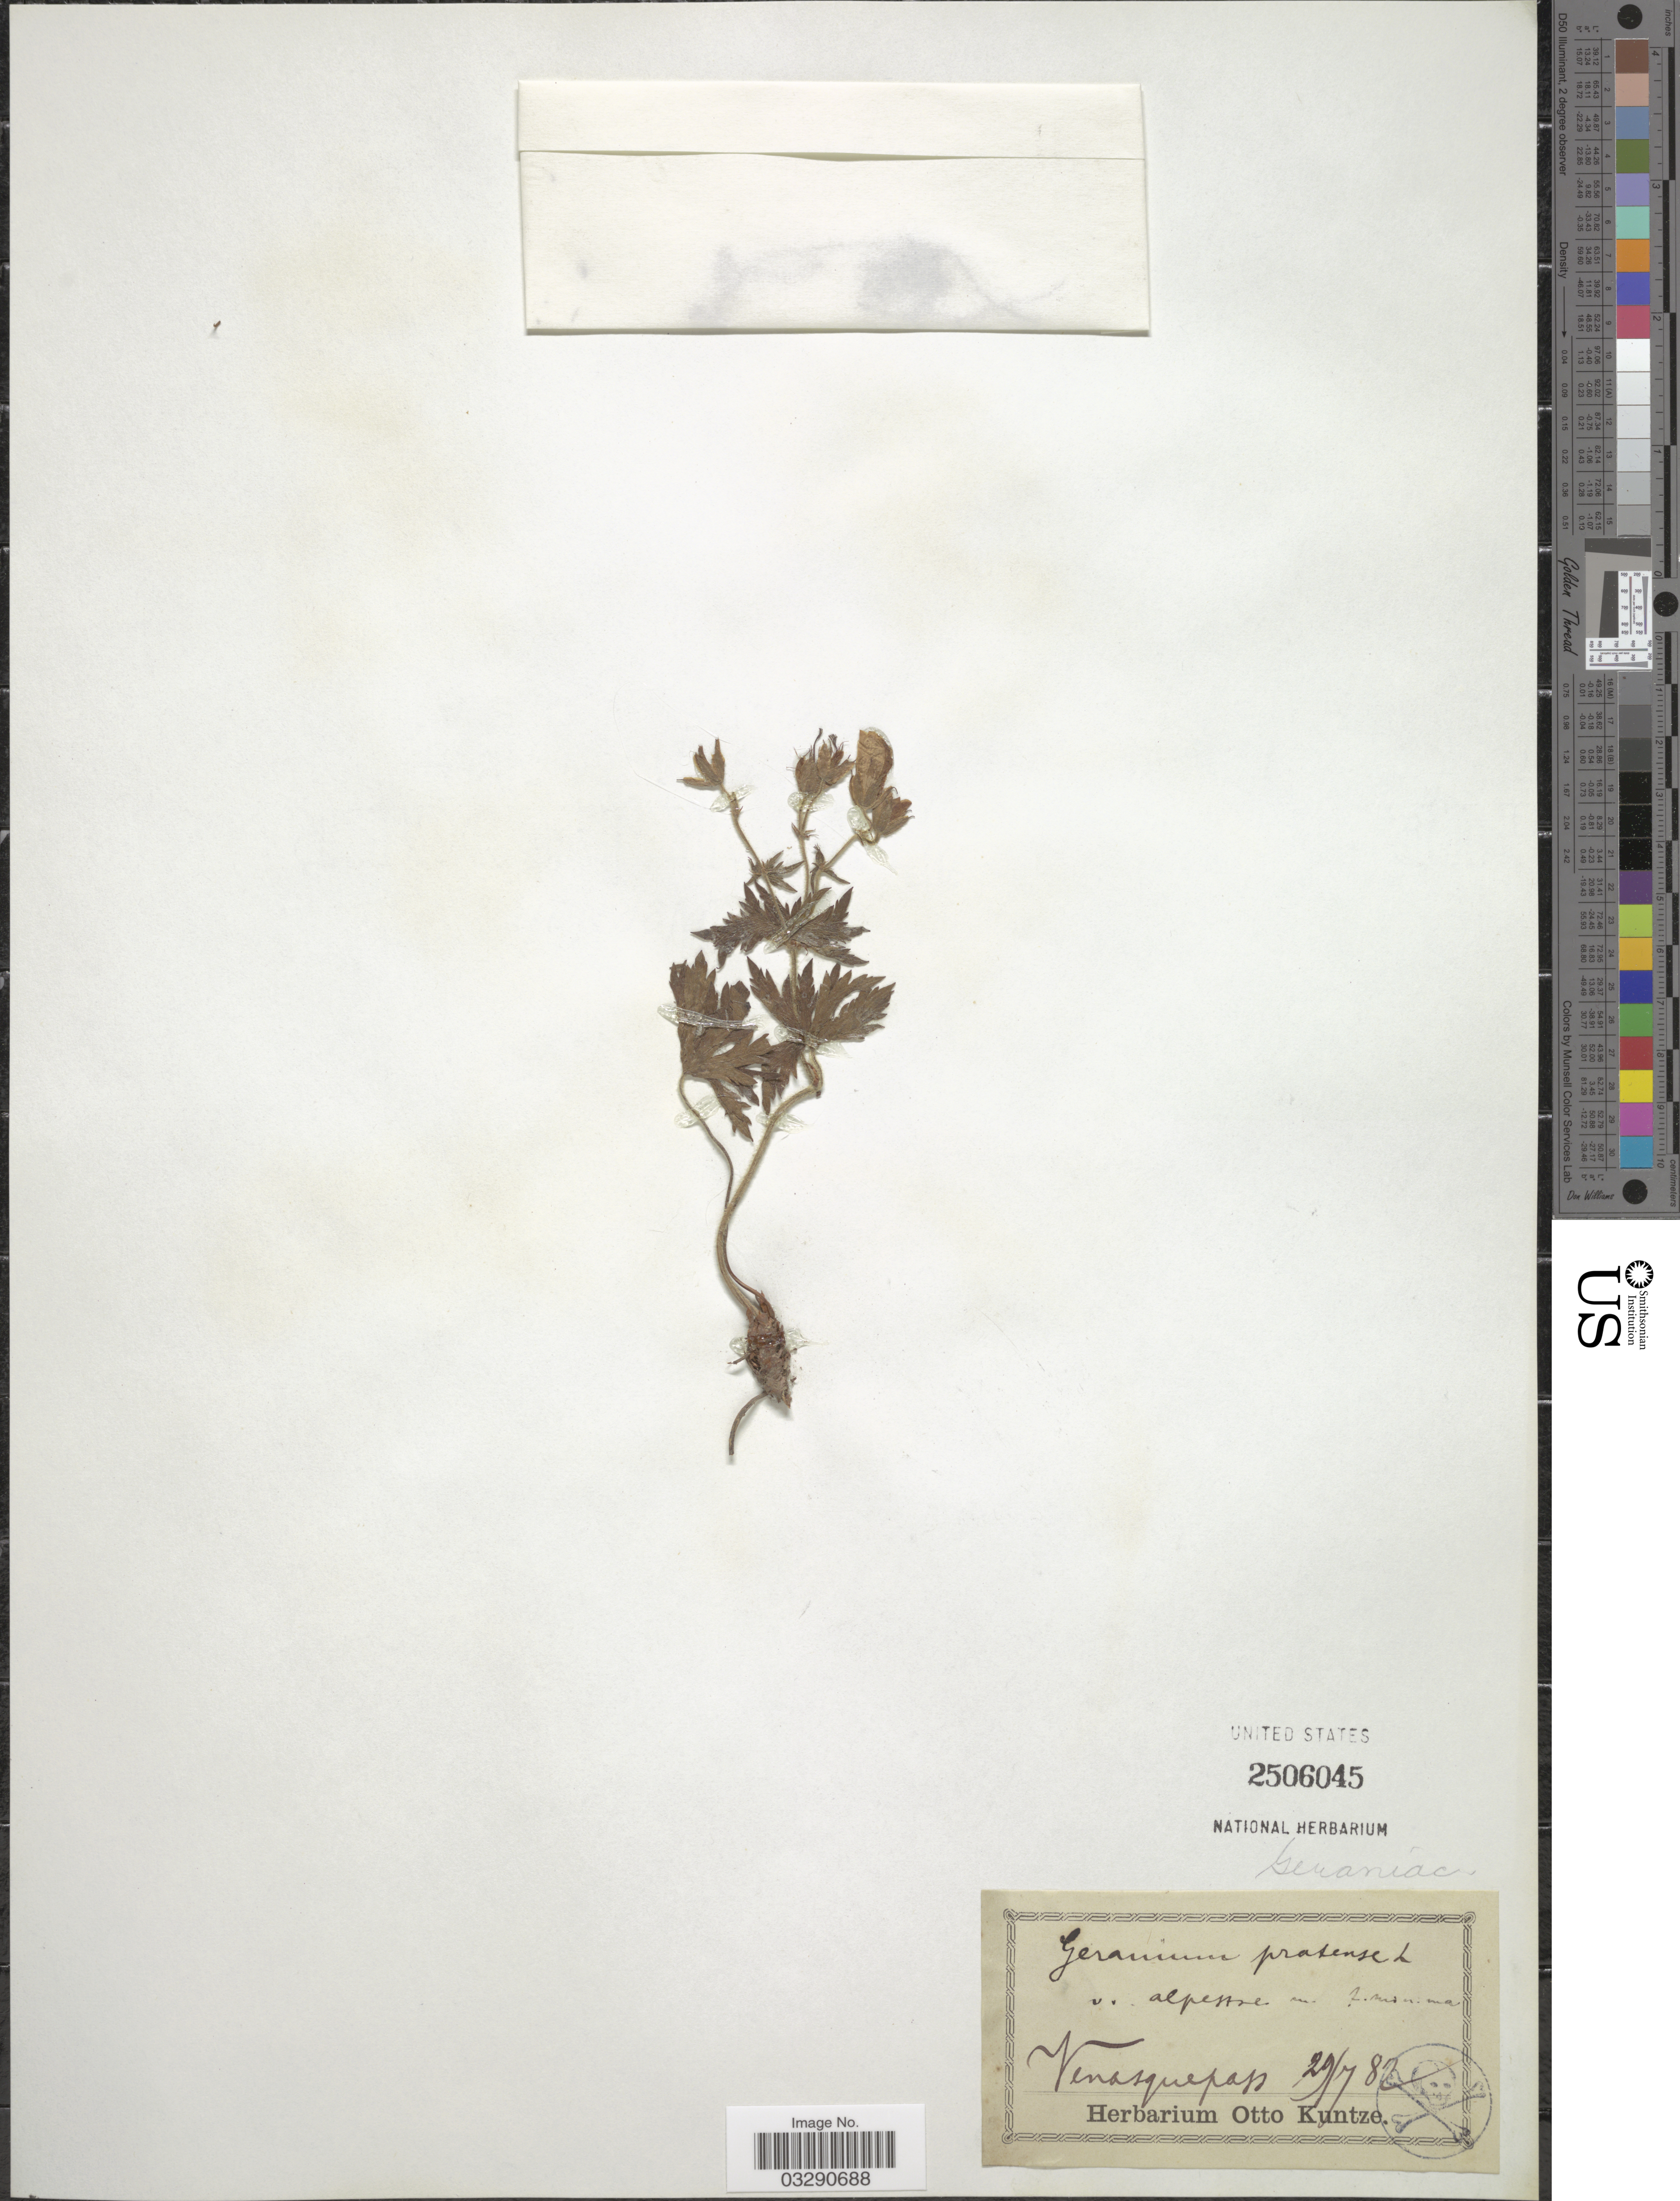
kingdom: Plantae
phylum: Tracheophyta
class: Magnoliopsida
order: Geraniales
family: Geraniaceae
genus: Geranium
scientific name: Geranium pratense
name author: L.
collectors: ex herb. Otto Kuntze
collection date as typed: Transcribed d/m/y: 29/7/82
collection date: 1882-07-29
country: France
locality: Venasquepass.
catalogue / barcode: US 2506045